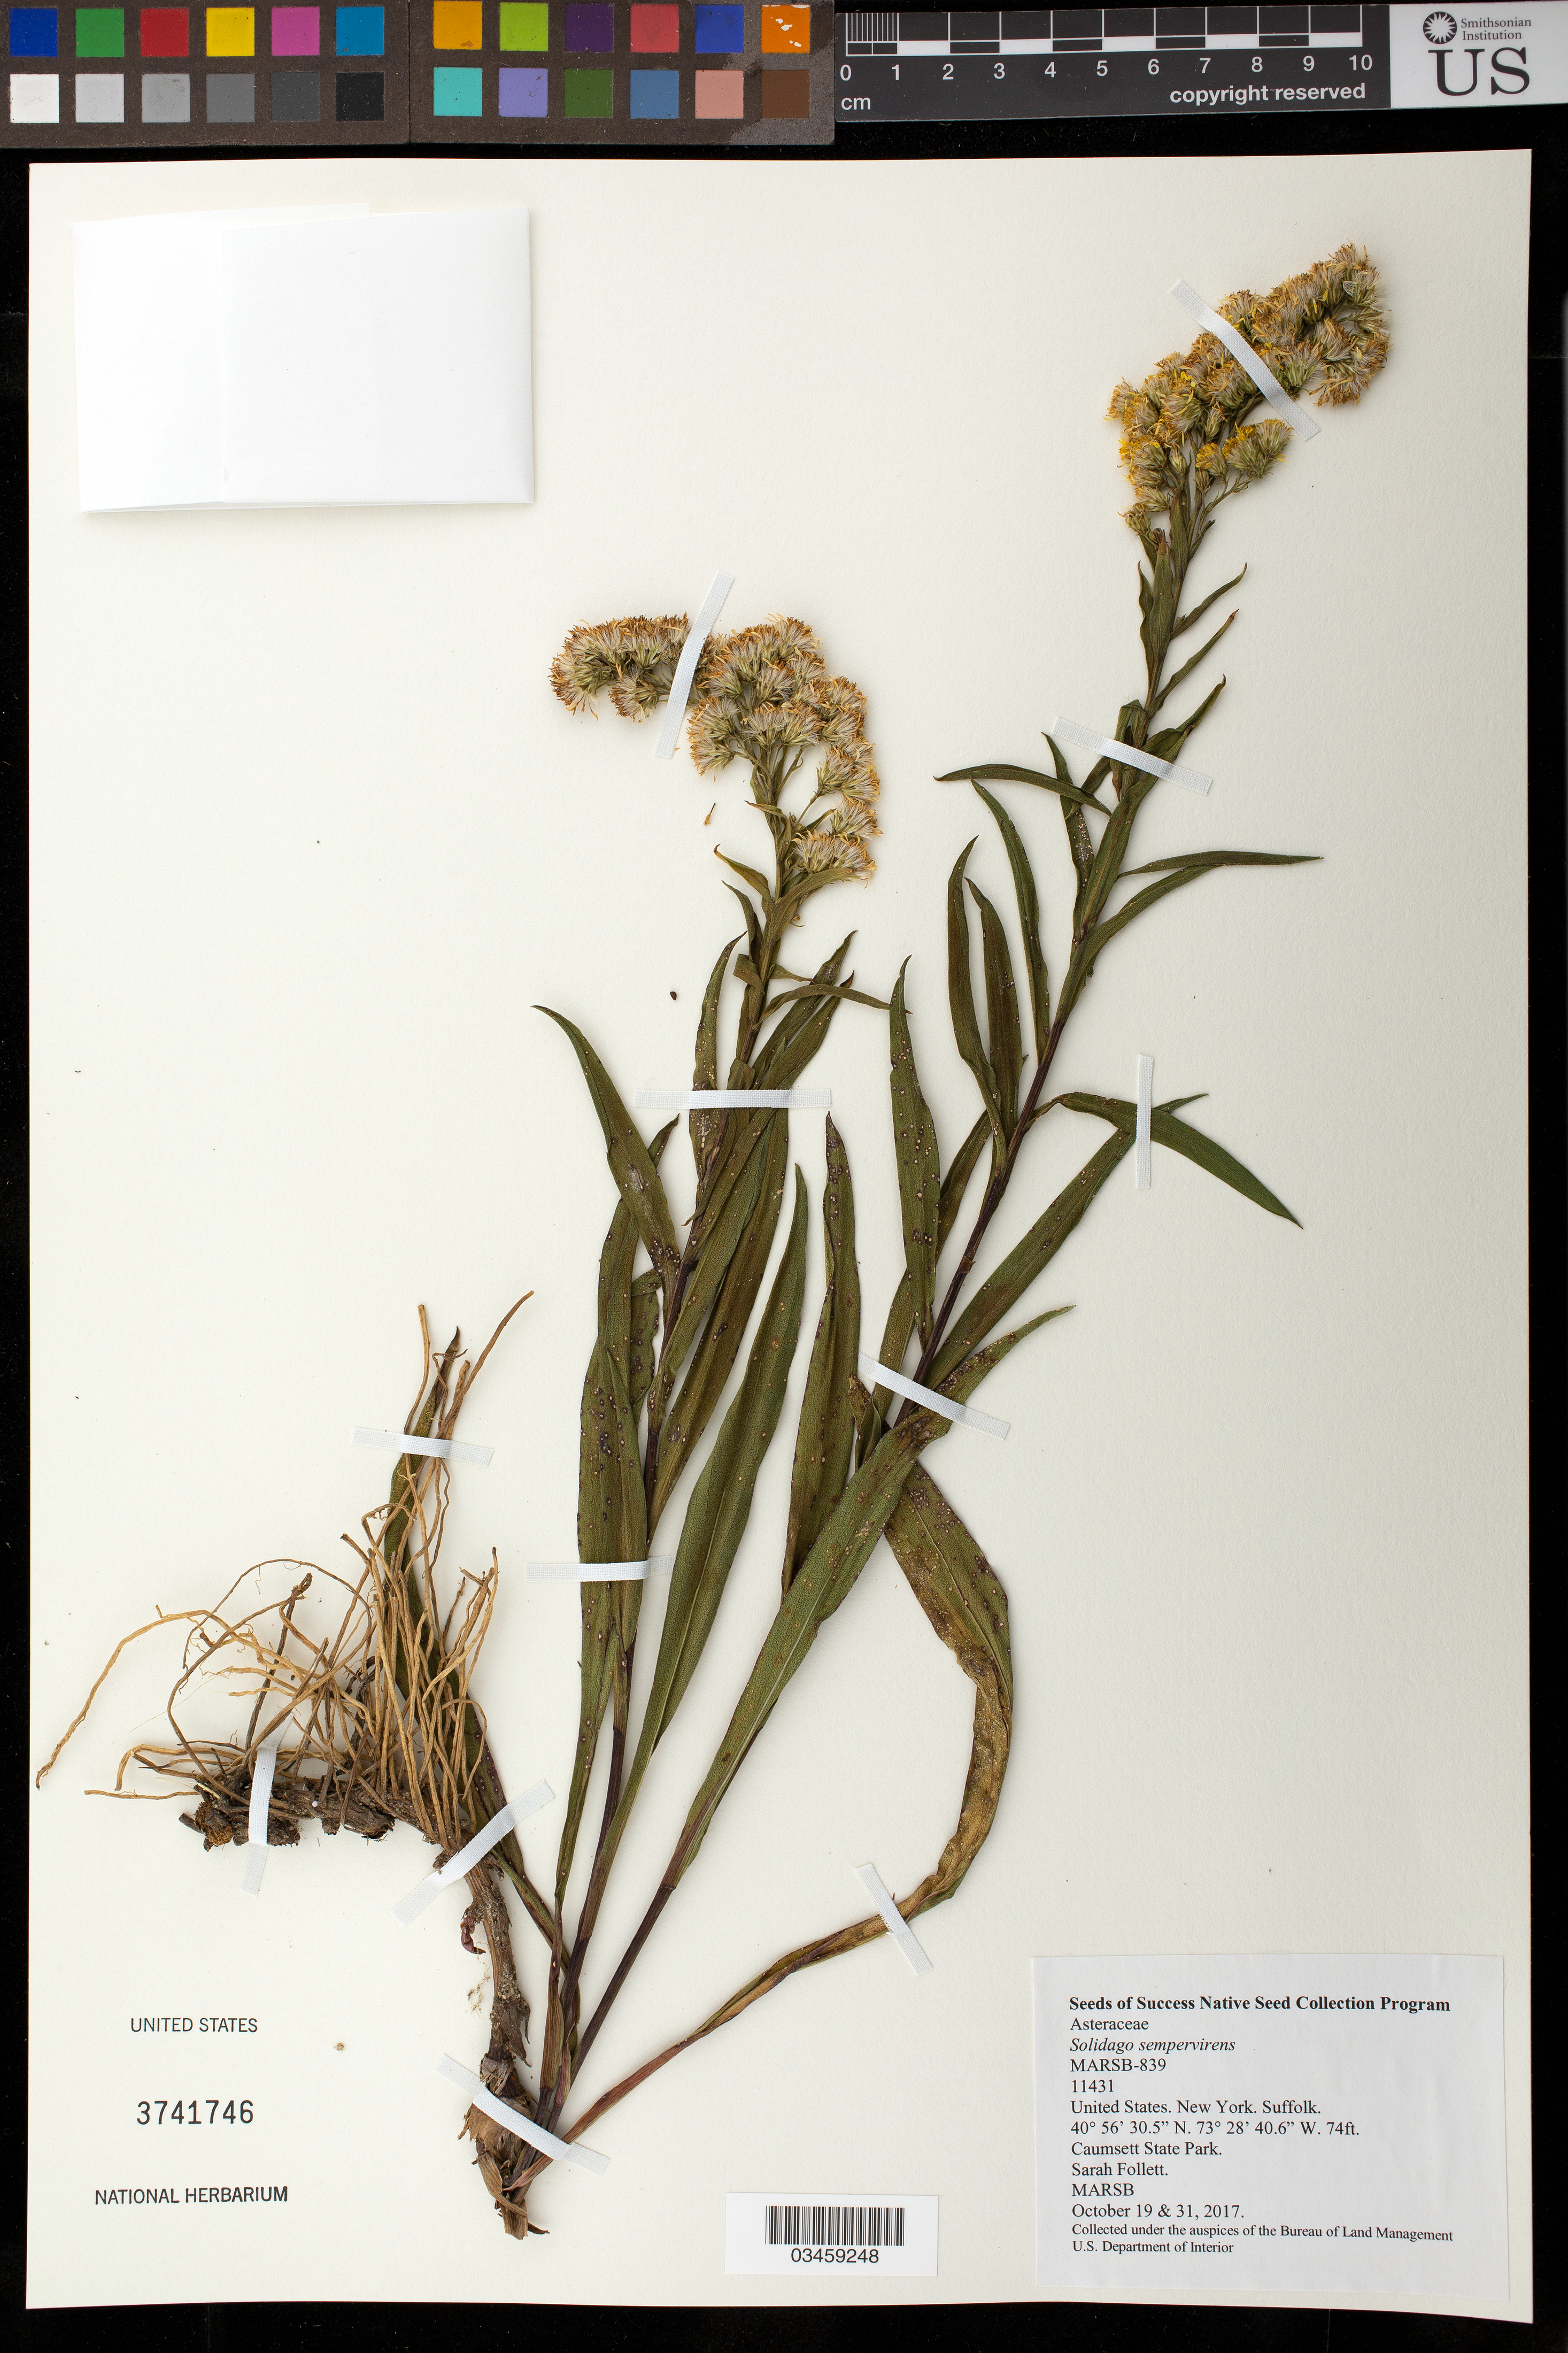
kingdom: Plantae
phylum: Tracheophyta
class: Magnoliopsida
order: Asterales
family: Asteraceae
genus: Solidago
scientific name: Solidago sempervirens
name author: L.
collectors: S. Follett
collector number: MARSB-839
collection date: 2017-10-19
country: United States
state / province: New York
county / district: Suffolk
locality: Caumsett State Park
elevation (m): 23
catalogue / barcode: US 3741746